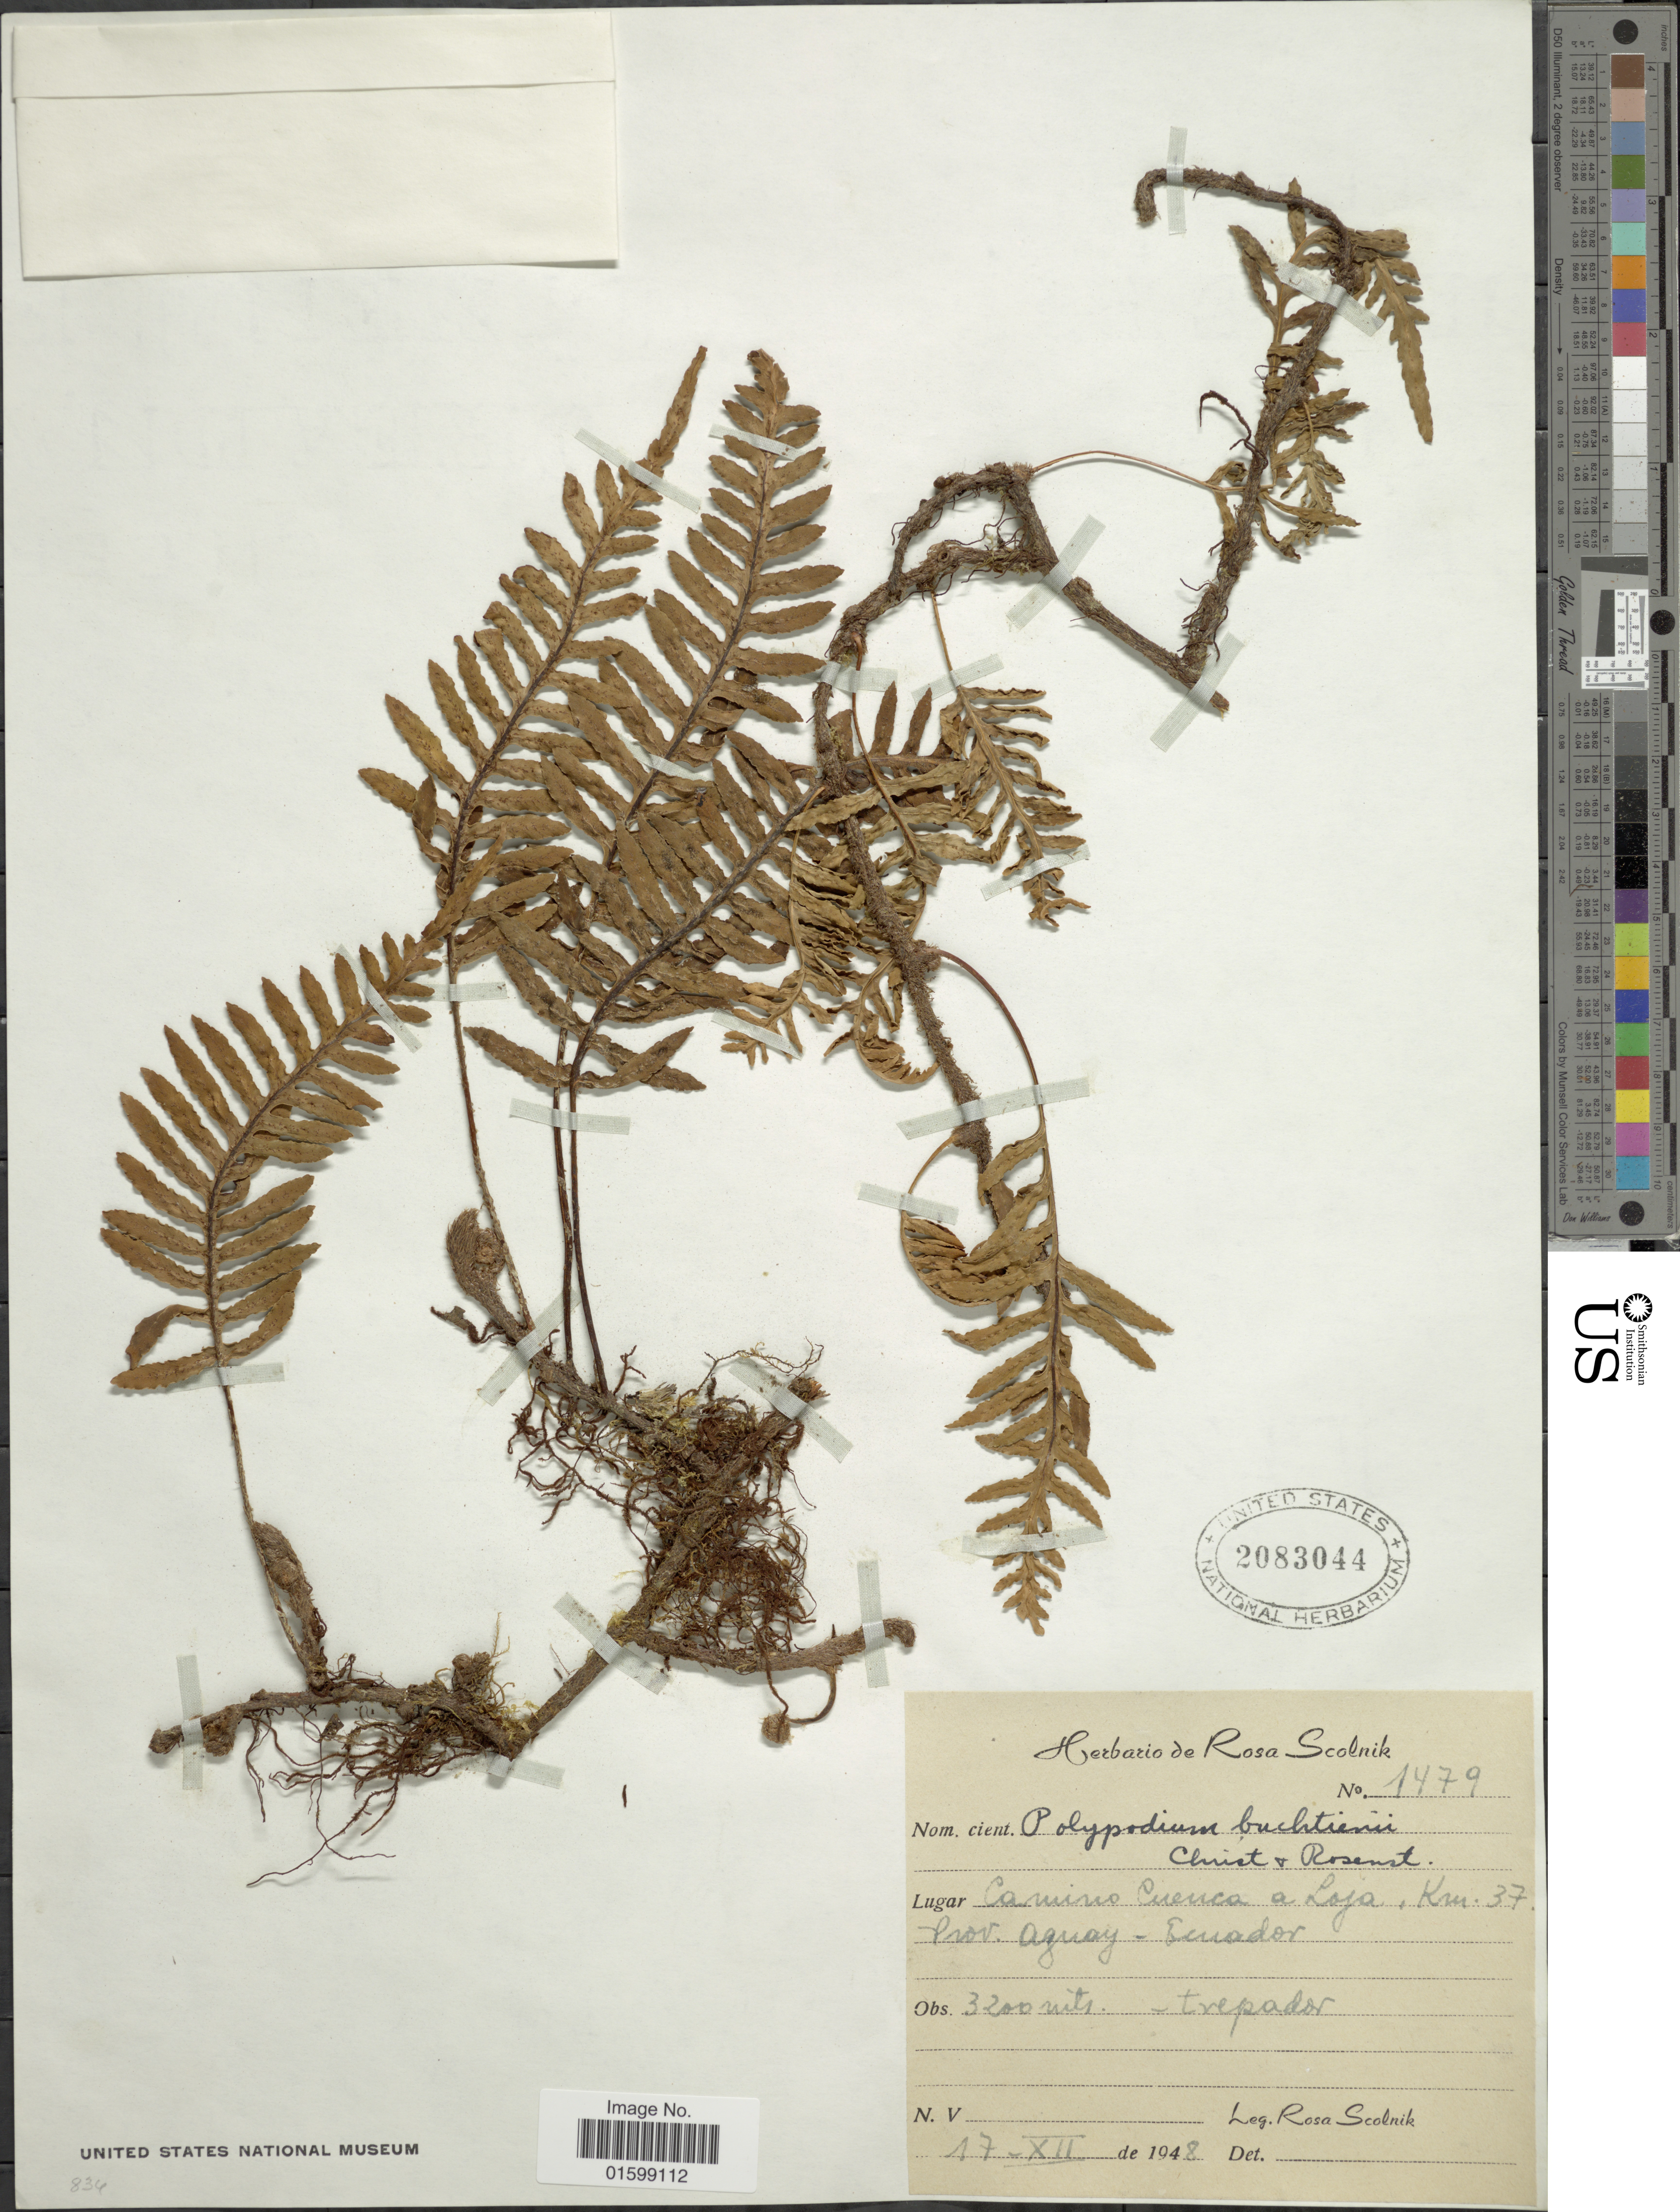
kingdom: Plantae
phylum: Tracheophyta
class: Polypodiopsida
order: Polypodiales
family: Polypodiaceae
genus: Pleopeltis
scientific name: Pleopeltis buchtienii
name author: (Christ & Rosenst.) A.R. Sm.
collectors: R. Scolnik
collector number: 1479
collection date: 1948-12-17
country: Ecuador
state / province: Azuay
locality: Camino Cuenca a Loja, km. 37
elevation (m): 3200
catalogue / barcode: US 2083044